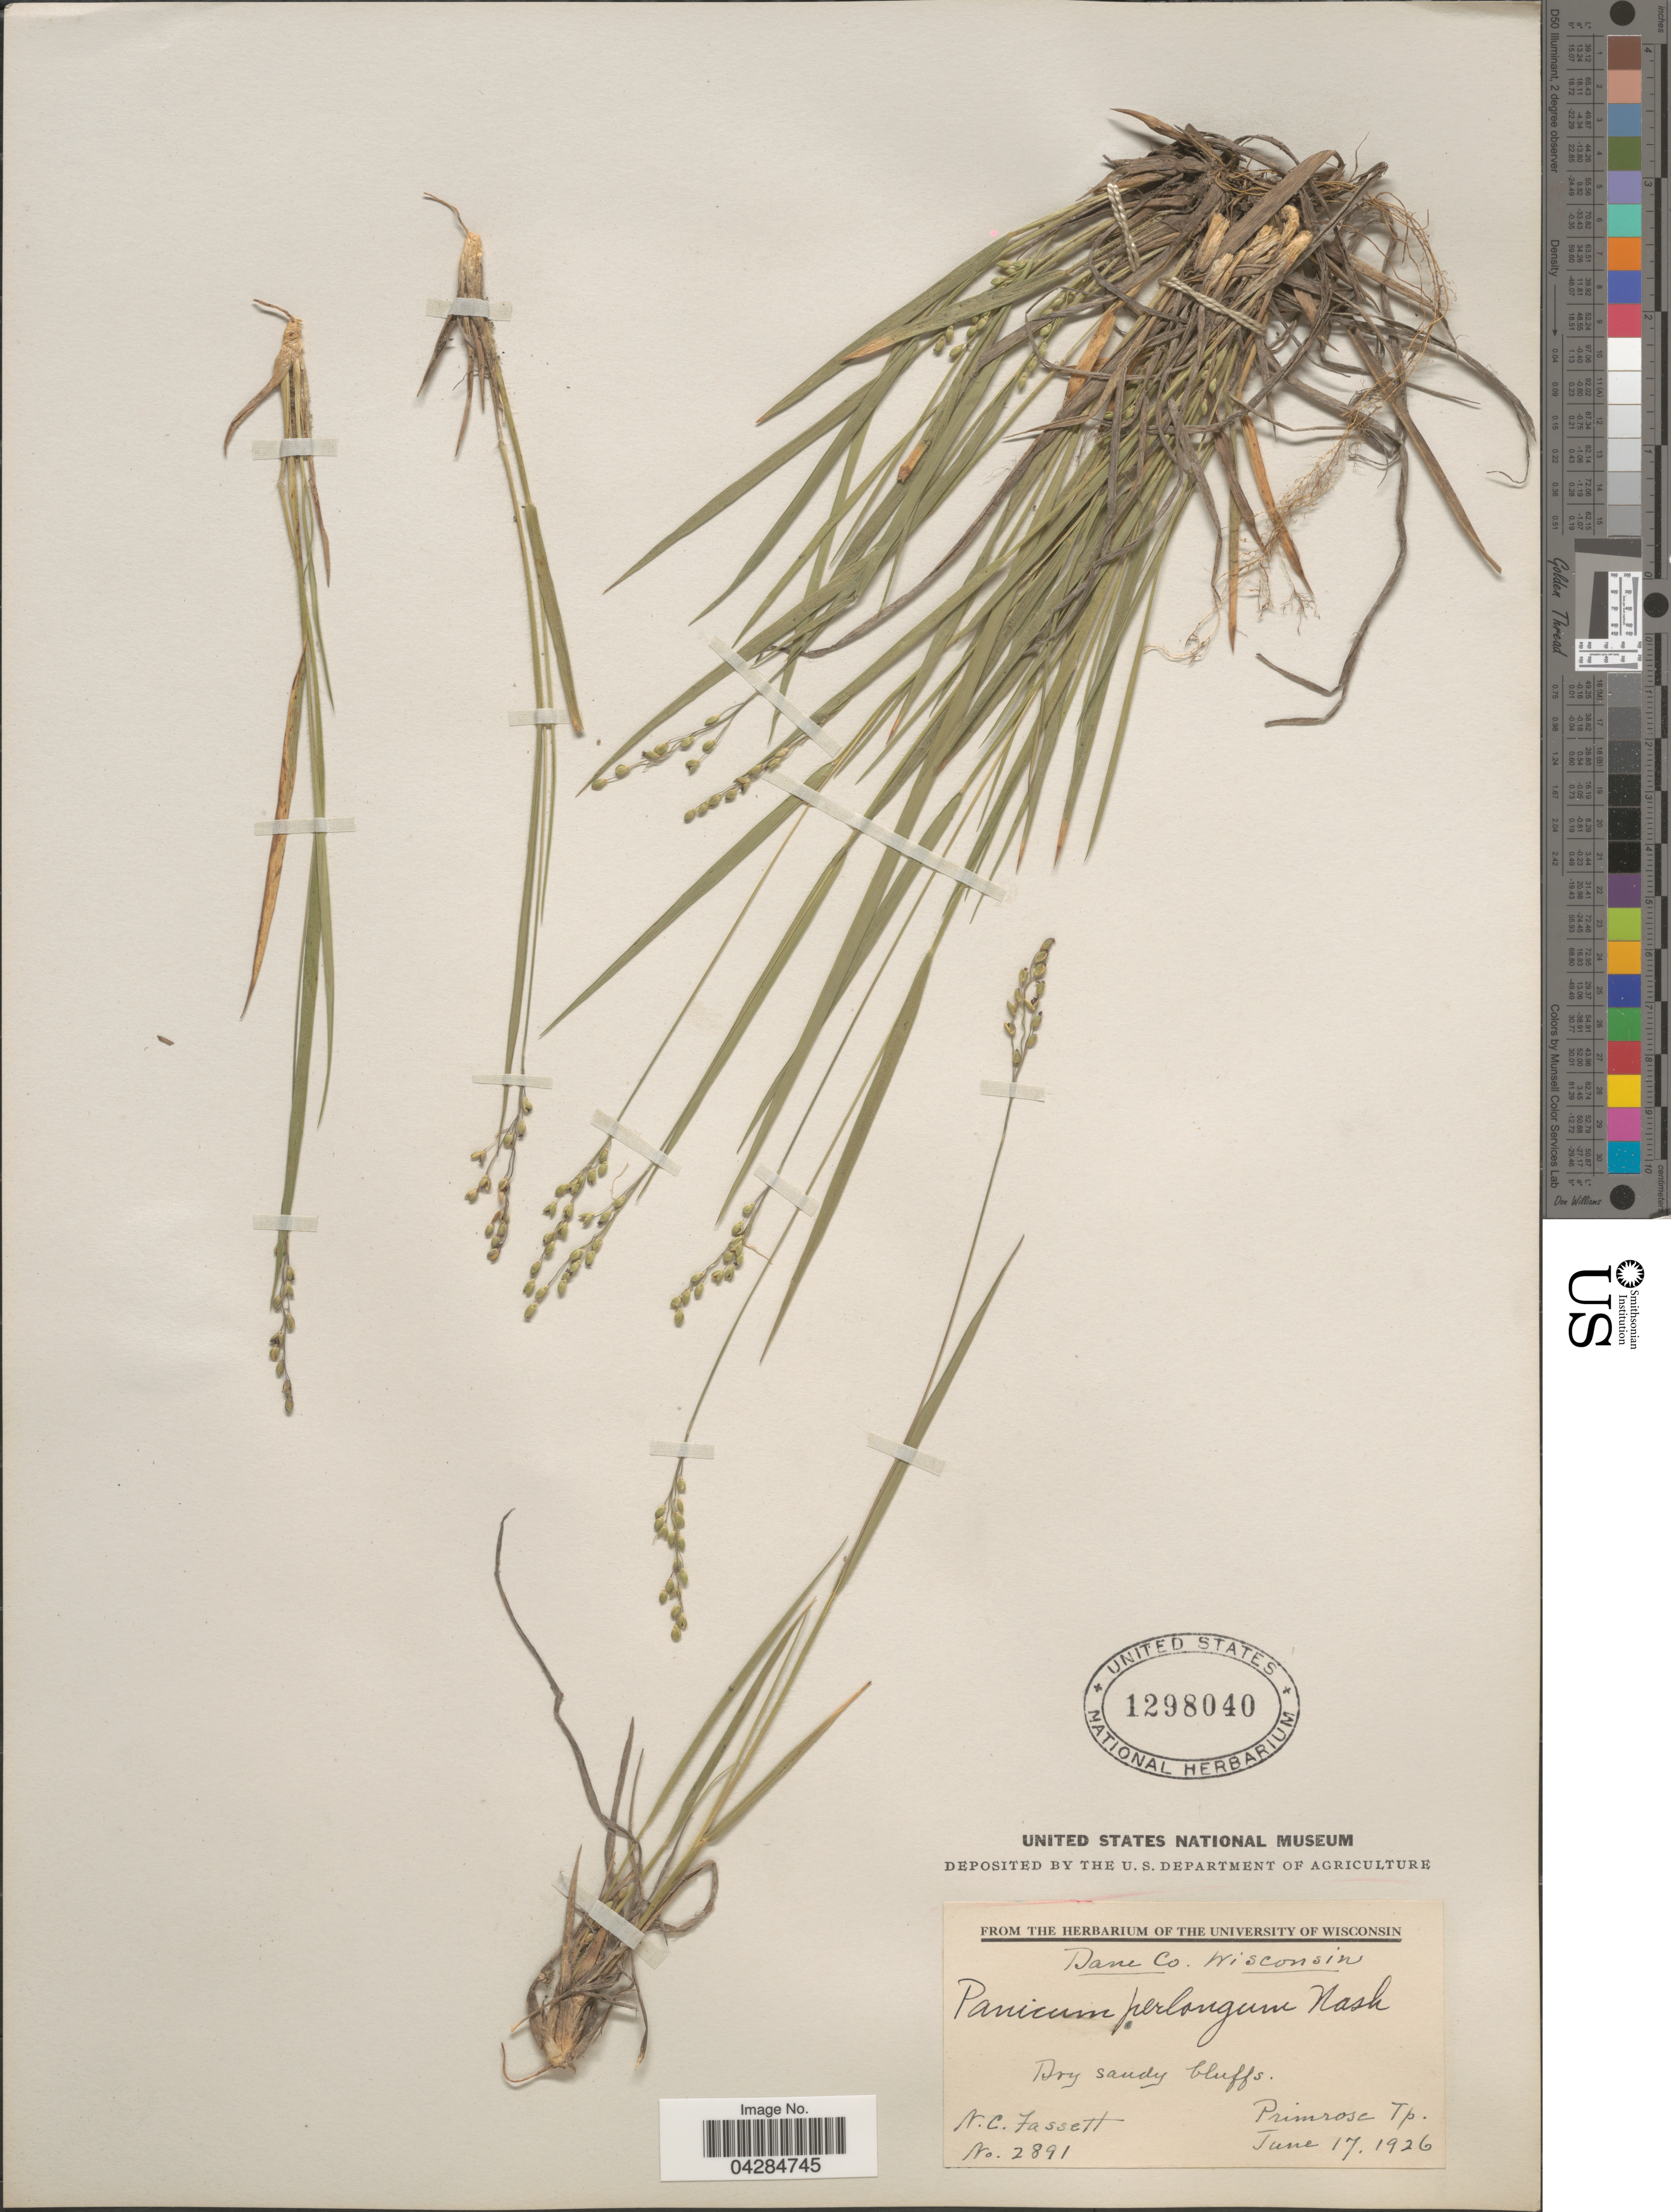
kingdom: Plantae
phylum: Tracheophyta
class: Liliopsida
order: Poales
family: Poaceae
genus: Dichanthelium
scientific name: Dichanthelium perlongum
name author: (Nash) Freckmann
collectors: N. C. Fassett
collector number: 2891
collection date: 1926-06-17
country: United States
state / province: Wisconsin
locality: Dane Co. Dry sandy bluffs. Primrose Tp.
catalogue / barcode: US 1298040